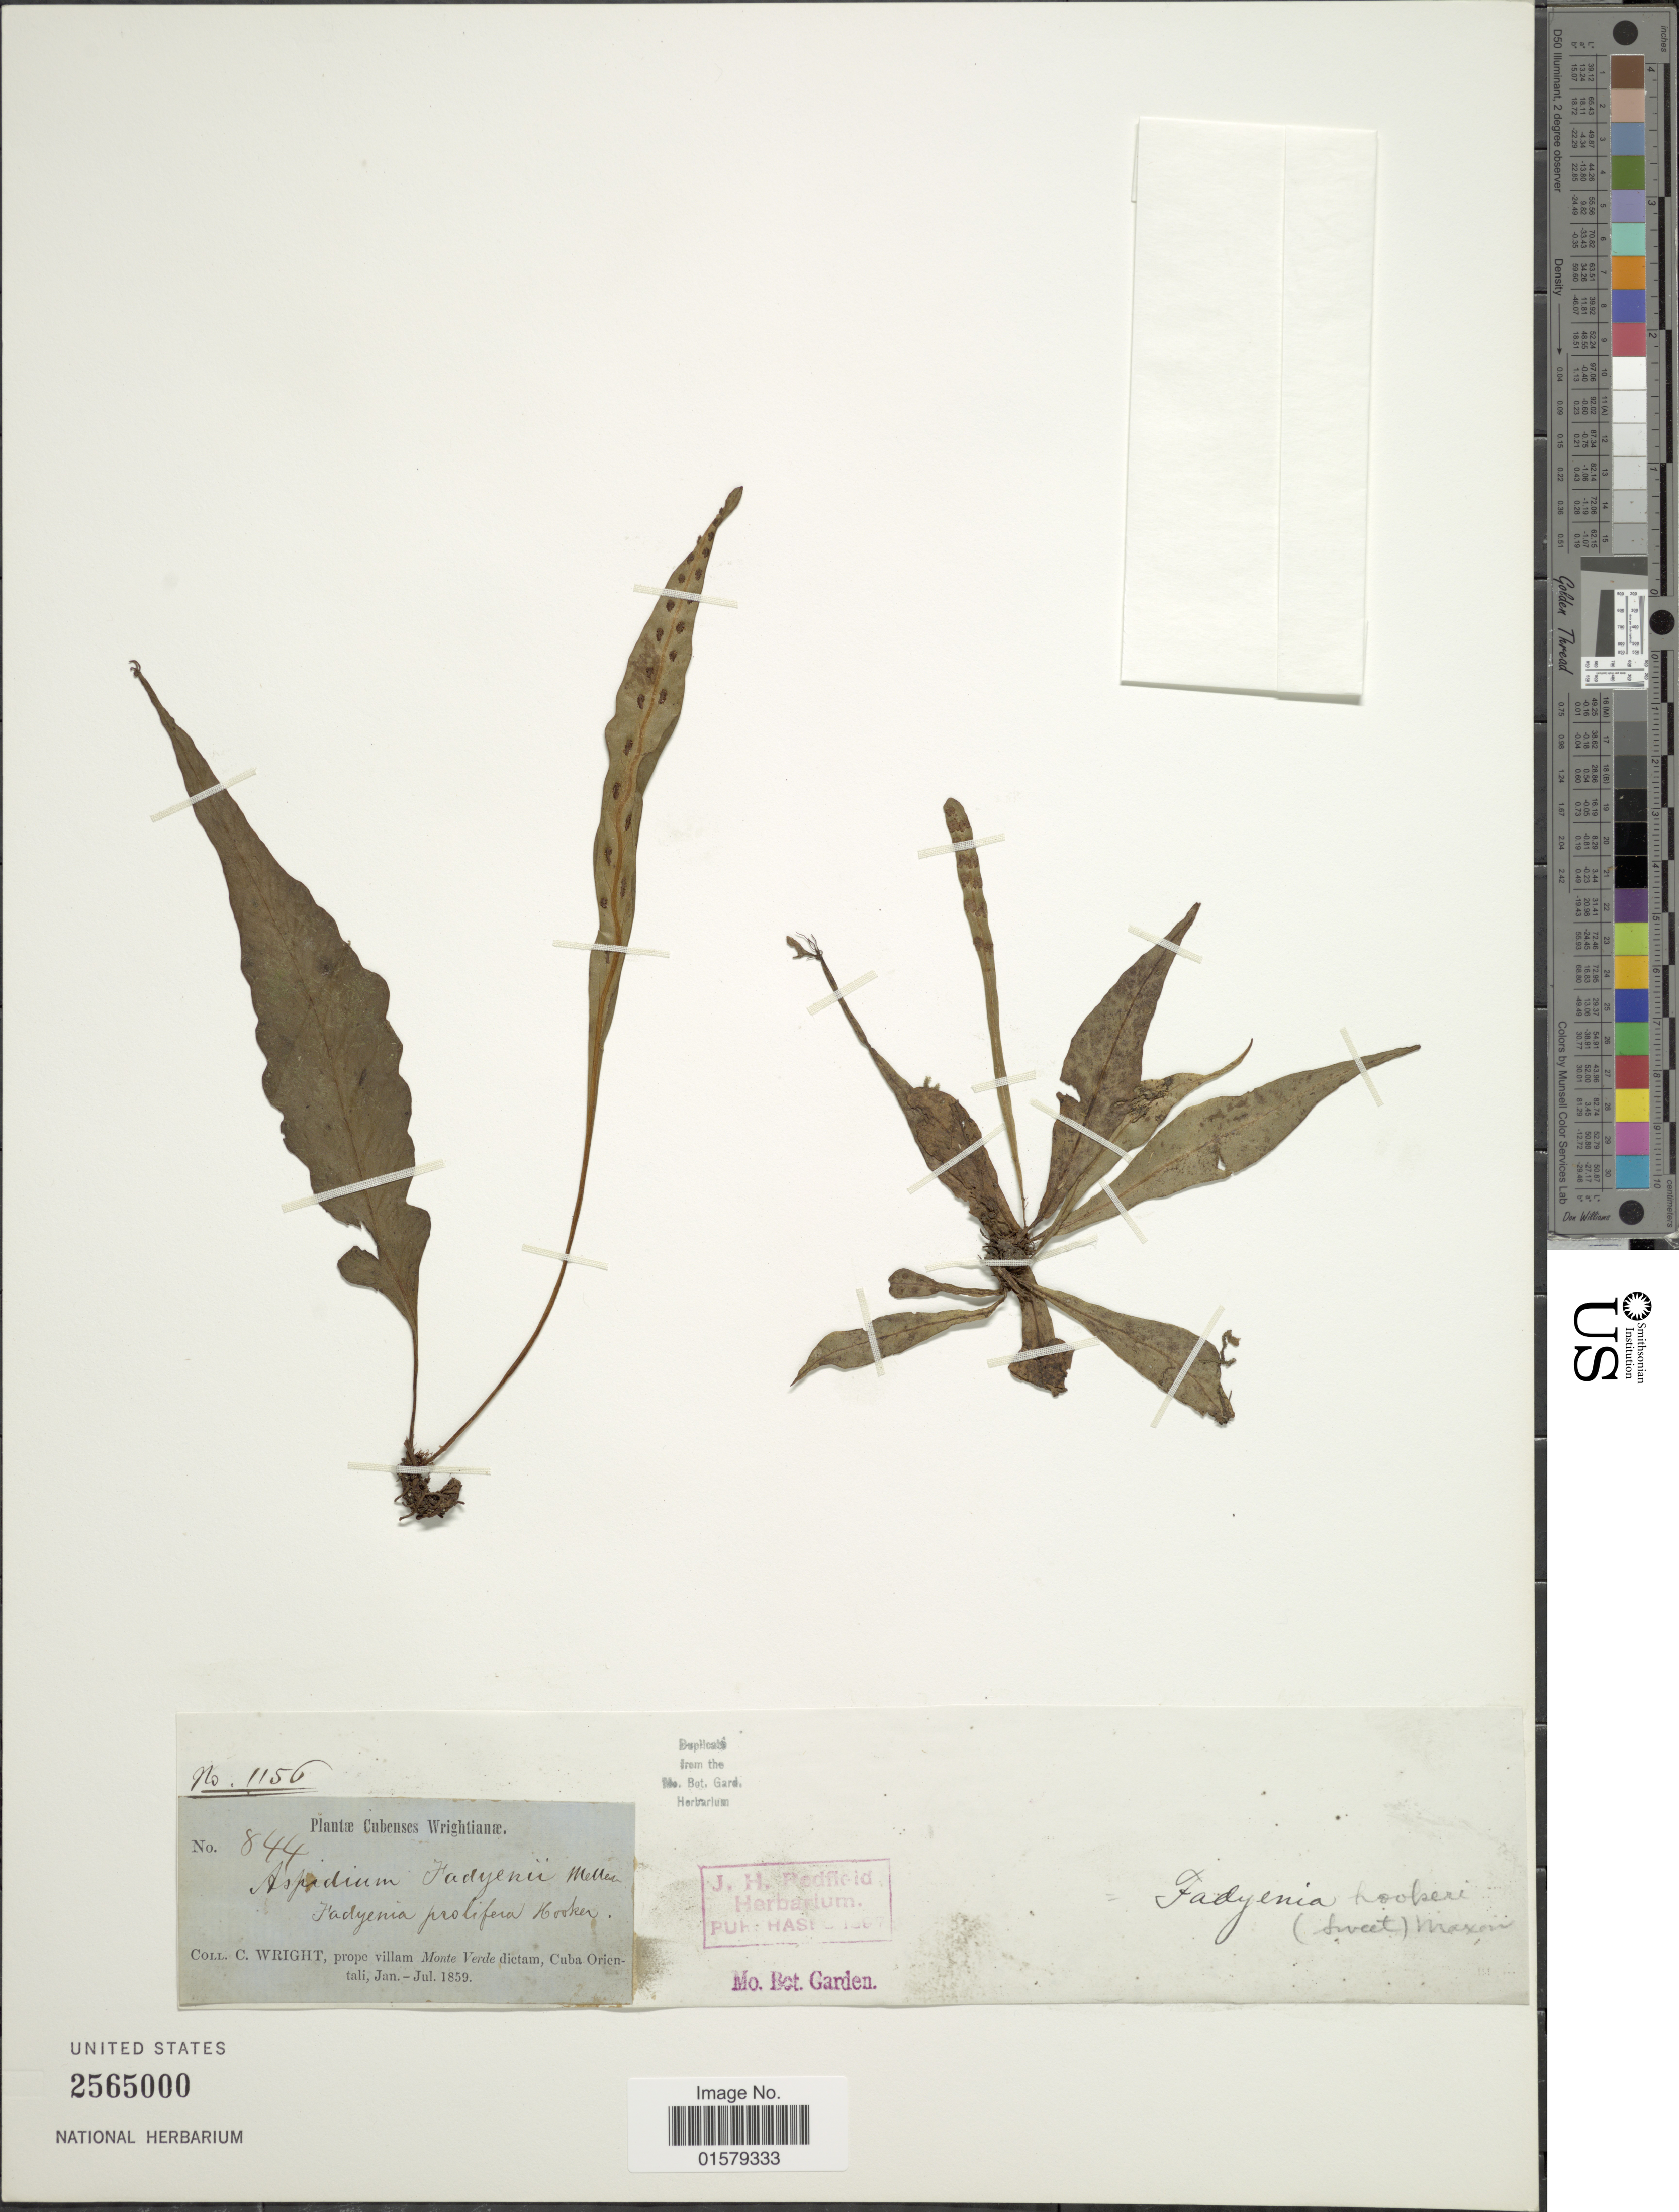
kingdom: Plantae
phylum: Tracheophyta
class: Polypodiopsida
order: Polypodiales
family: Tectariaceae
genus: Tectaria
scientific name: Tectaria hookeri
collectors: C. Wright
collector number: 844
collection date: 1859-01/1859-07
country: Cuba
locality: Prope villam Monte Verde dictam.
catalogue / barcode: US 2565000